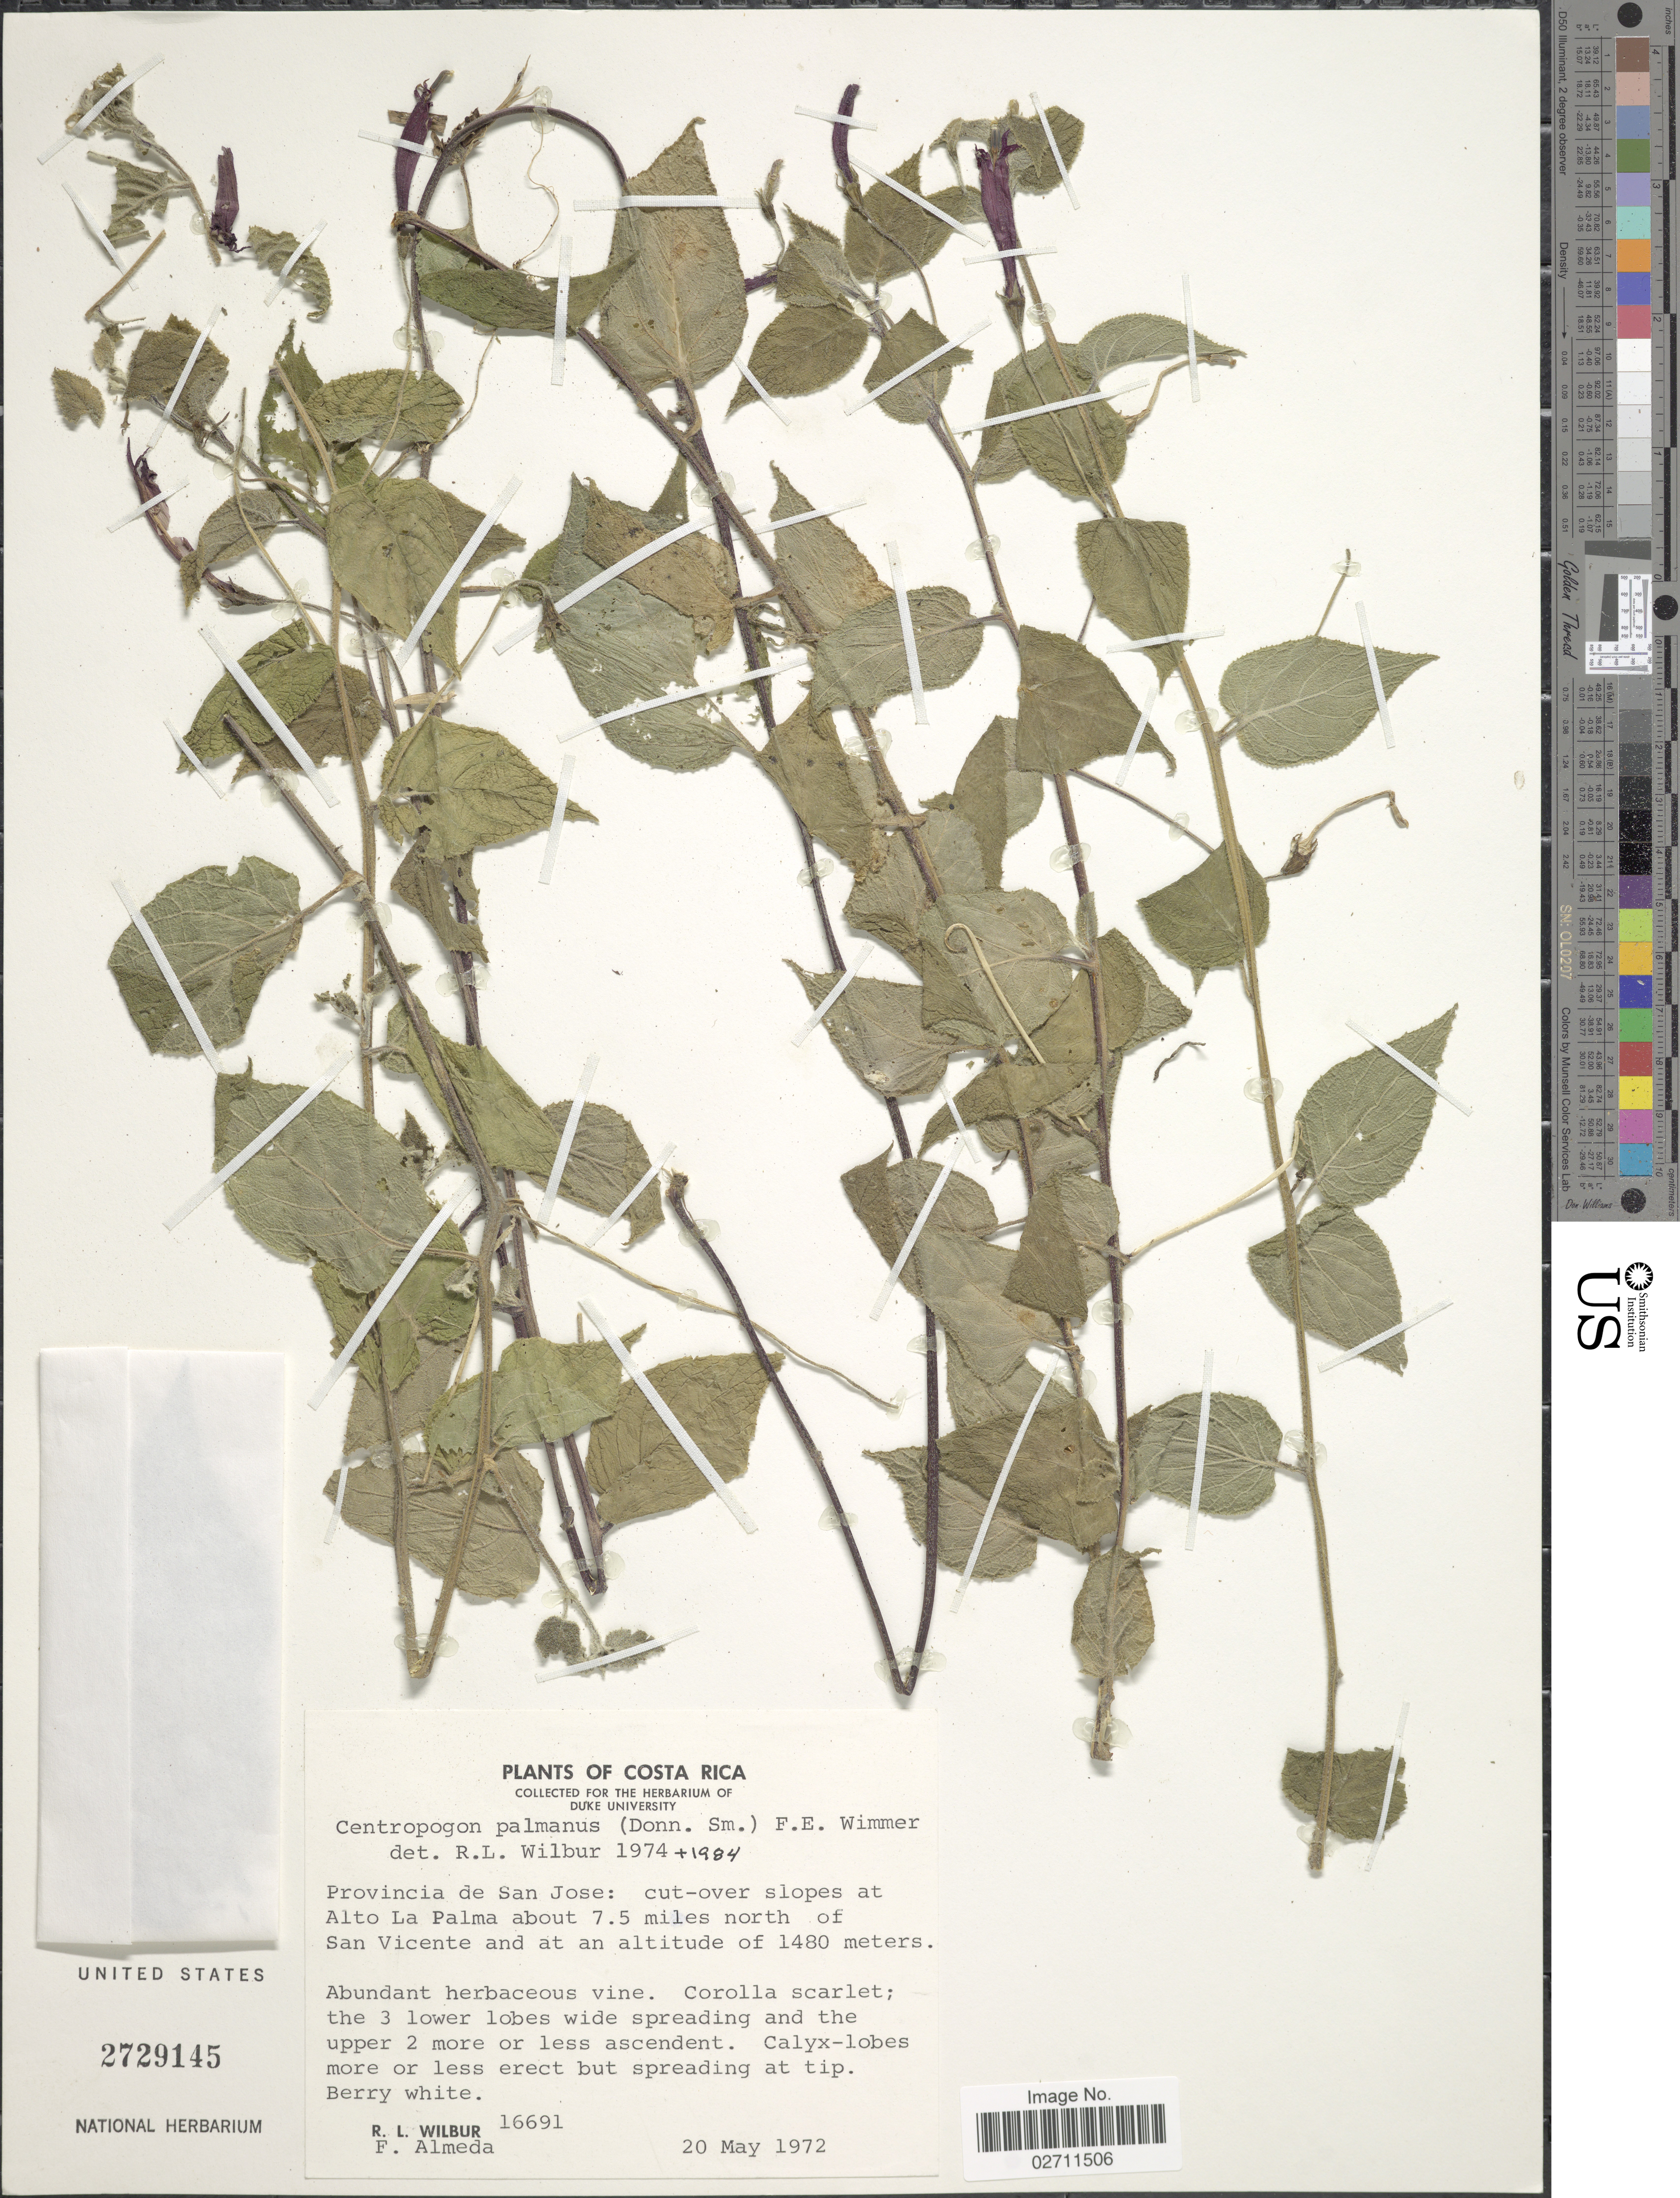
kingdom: Plantae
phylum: Tracheophyta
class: Magnoliopsida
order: Asterales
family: Campanulaceae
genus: Centropogon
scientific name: Centropogon palmanus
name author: (Donn. Sm.) E. Wimm.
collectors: R. L. Wilbur & F. Almeda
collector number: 16691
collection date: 1972-05-20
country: Costa Rica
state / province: San José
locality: Cut-over slopes at Alto La Palma about 7.5 miles north of San Vicente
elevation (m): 1480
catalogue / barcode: US 2729145